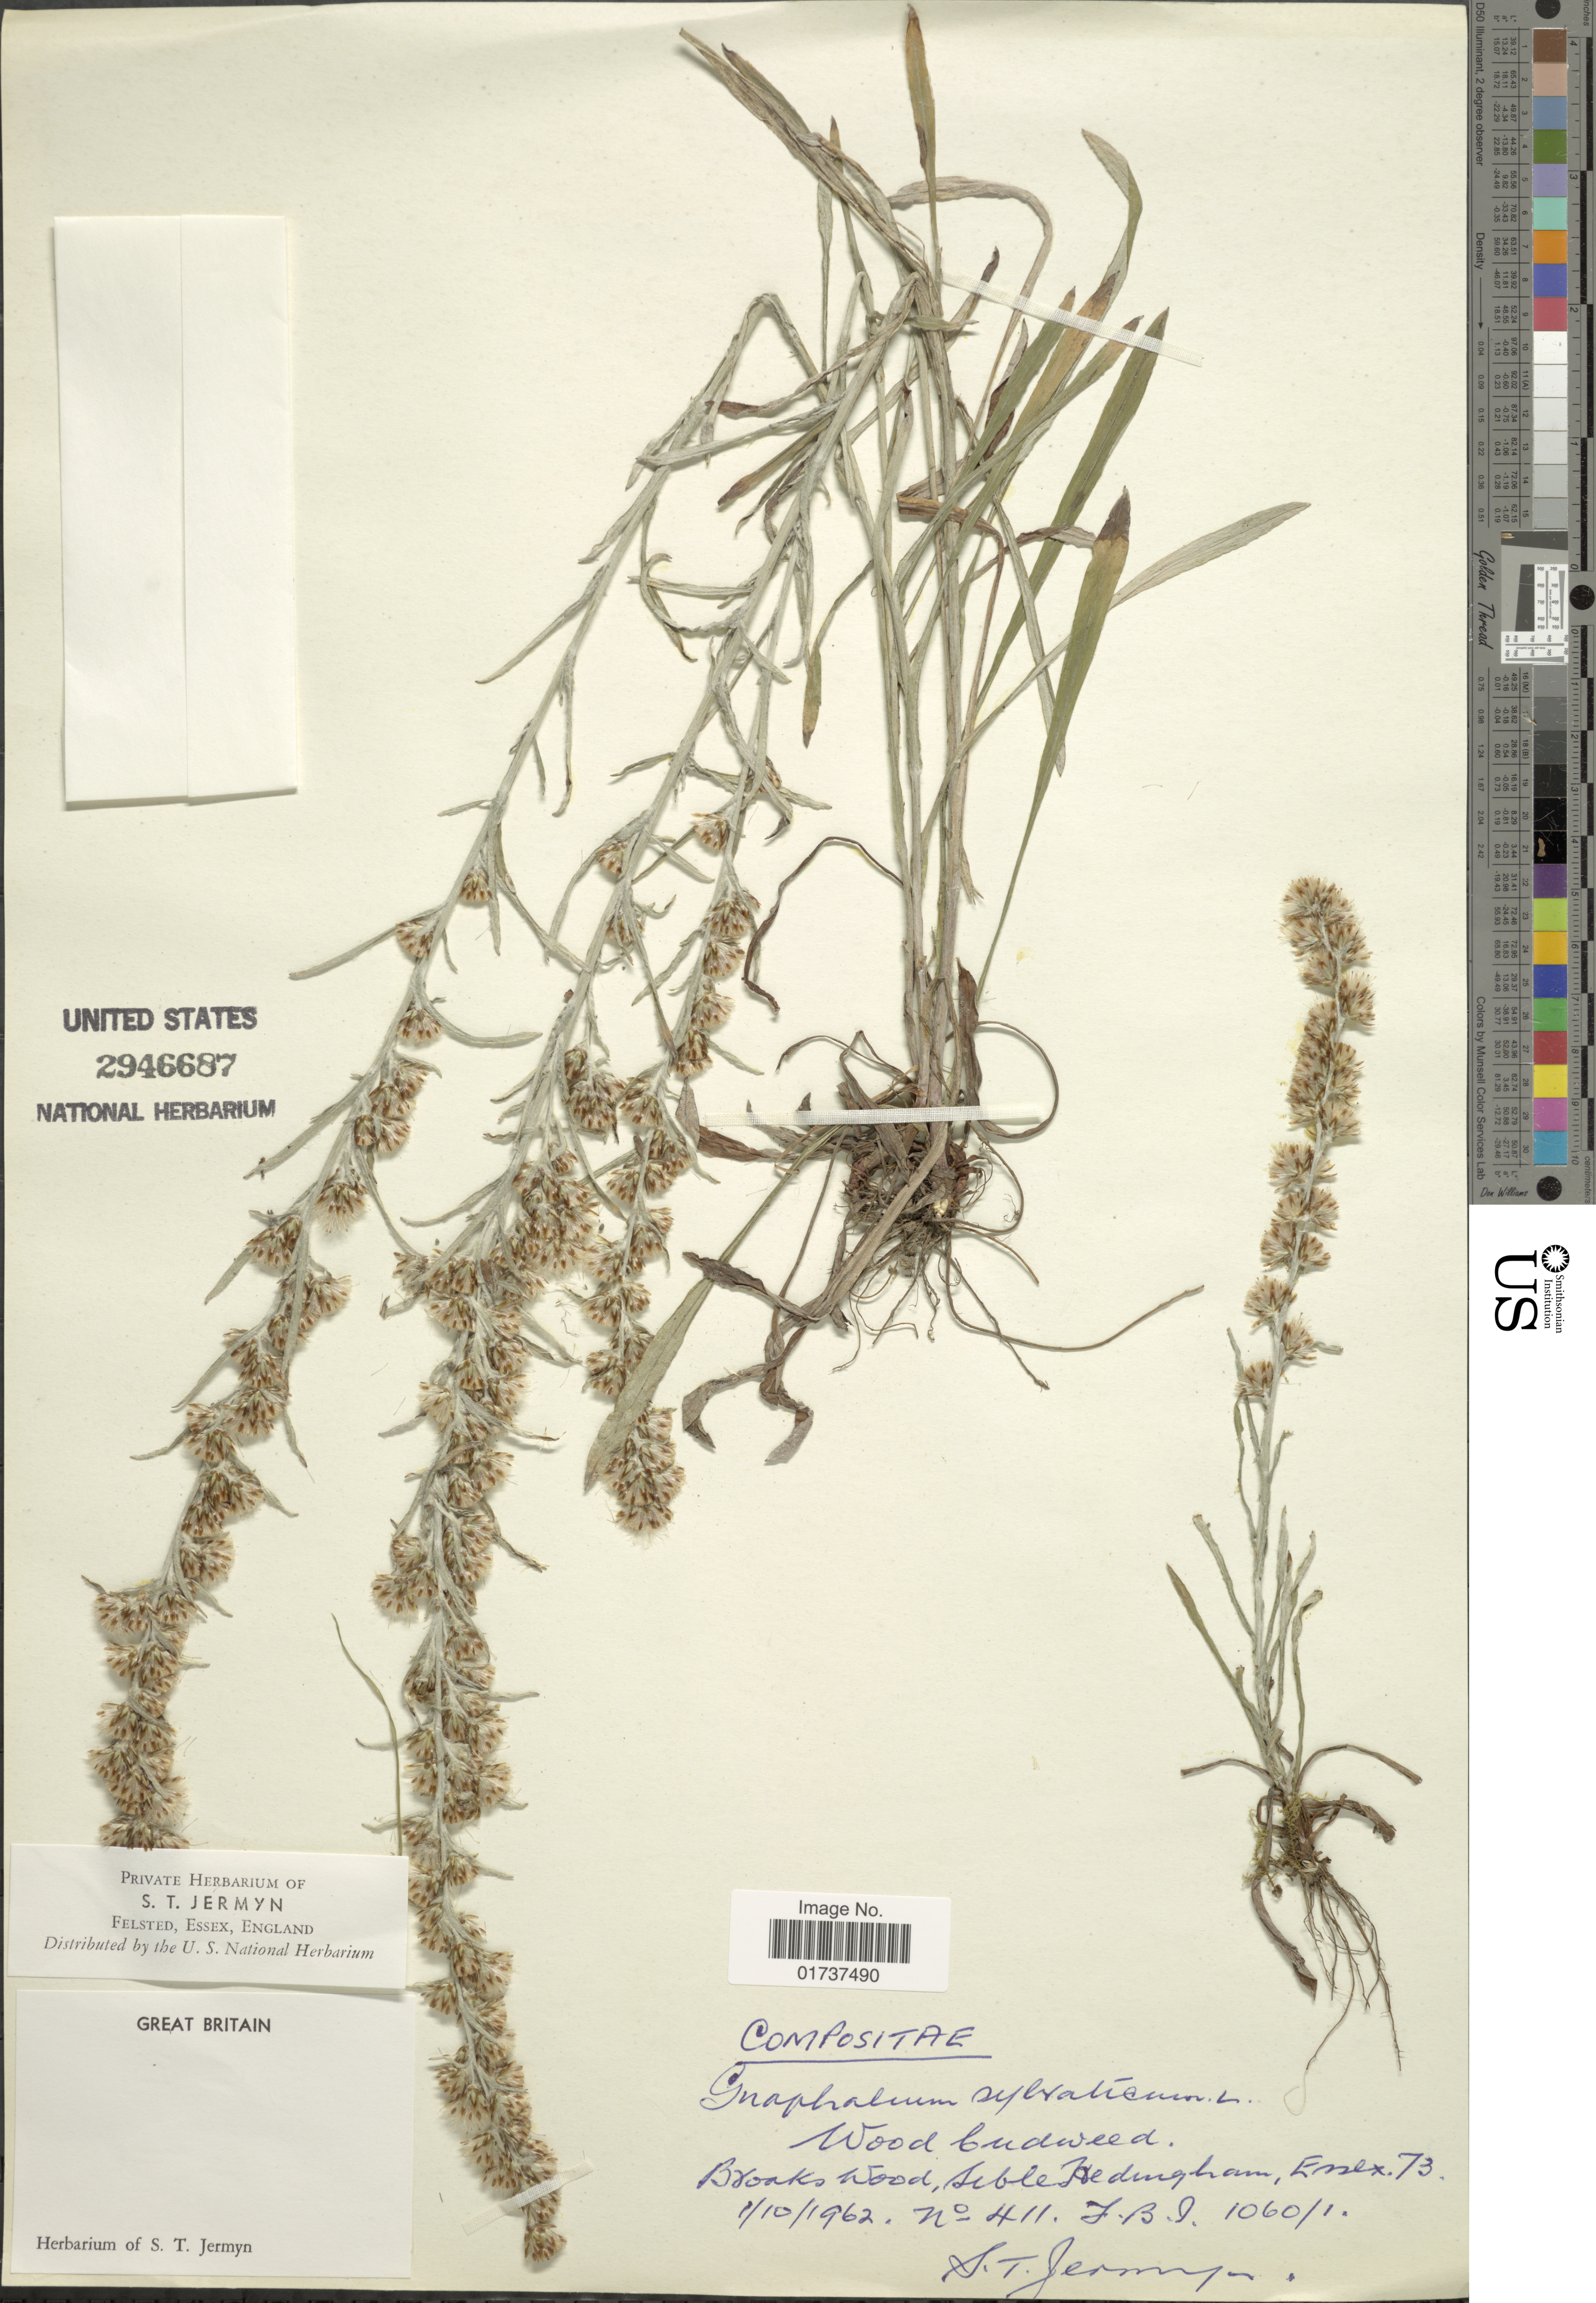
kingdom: Plantae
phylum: Tracheophyta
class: Magnoliopsida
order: Asterales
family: Asteraceae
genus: Gnaphalium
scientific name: Gnaphalium sylvaticum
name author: L.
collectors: S. Jermyn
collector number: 411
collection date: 1962-10-01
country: United Kingdom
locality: Sible Hedingham, Essex 73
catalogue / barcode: US 2946687